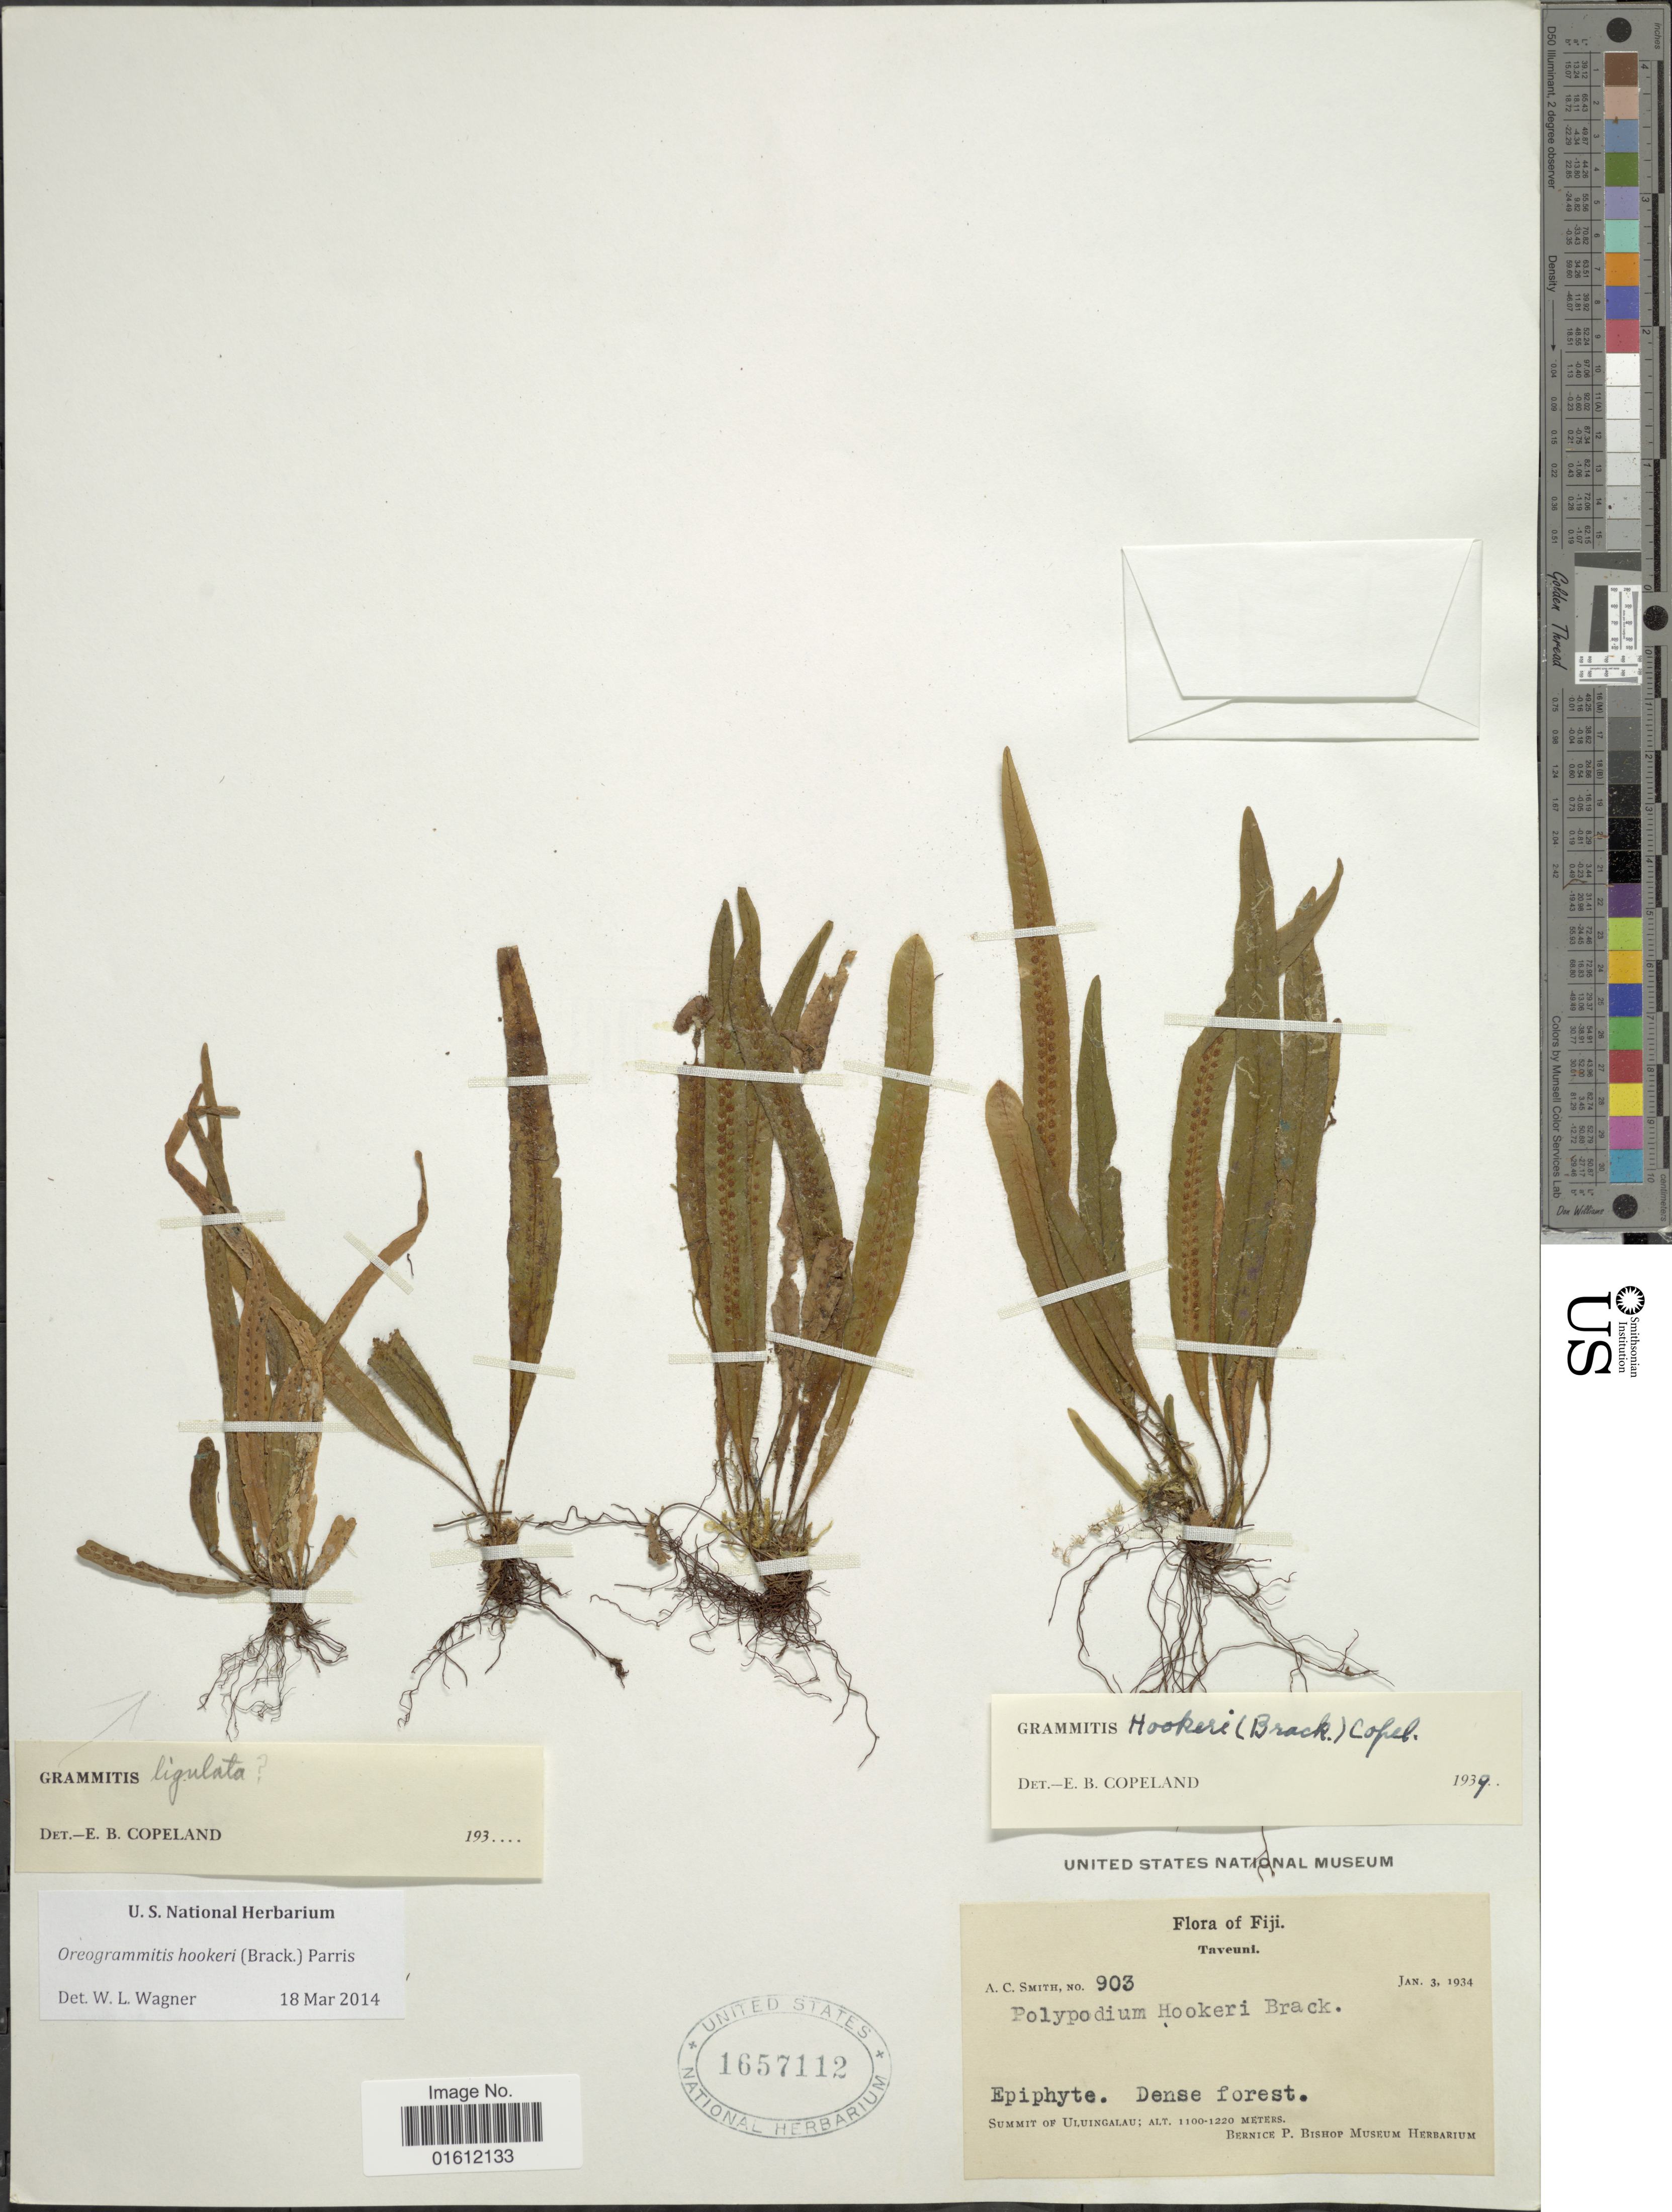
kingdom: Plantae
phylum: Tracheophyta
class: Polypodiopsida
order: Polypodiales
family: Polypodiaceae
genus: Oreogrammitis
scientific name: Oreogrammitis hookeri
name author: (Brack.) Parris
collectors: A. C. Smith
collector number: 903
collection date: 1934-01-03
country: Fiji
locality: Taveuni, Summit of Uluingalau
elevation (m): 1100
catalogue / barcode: US 1657112